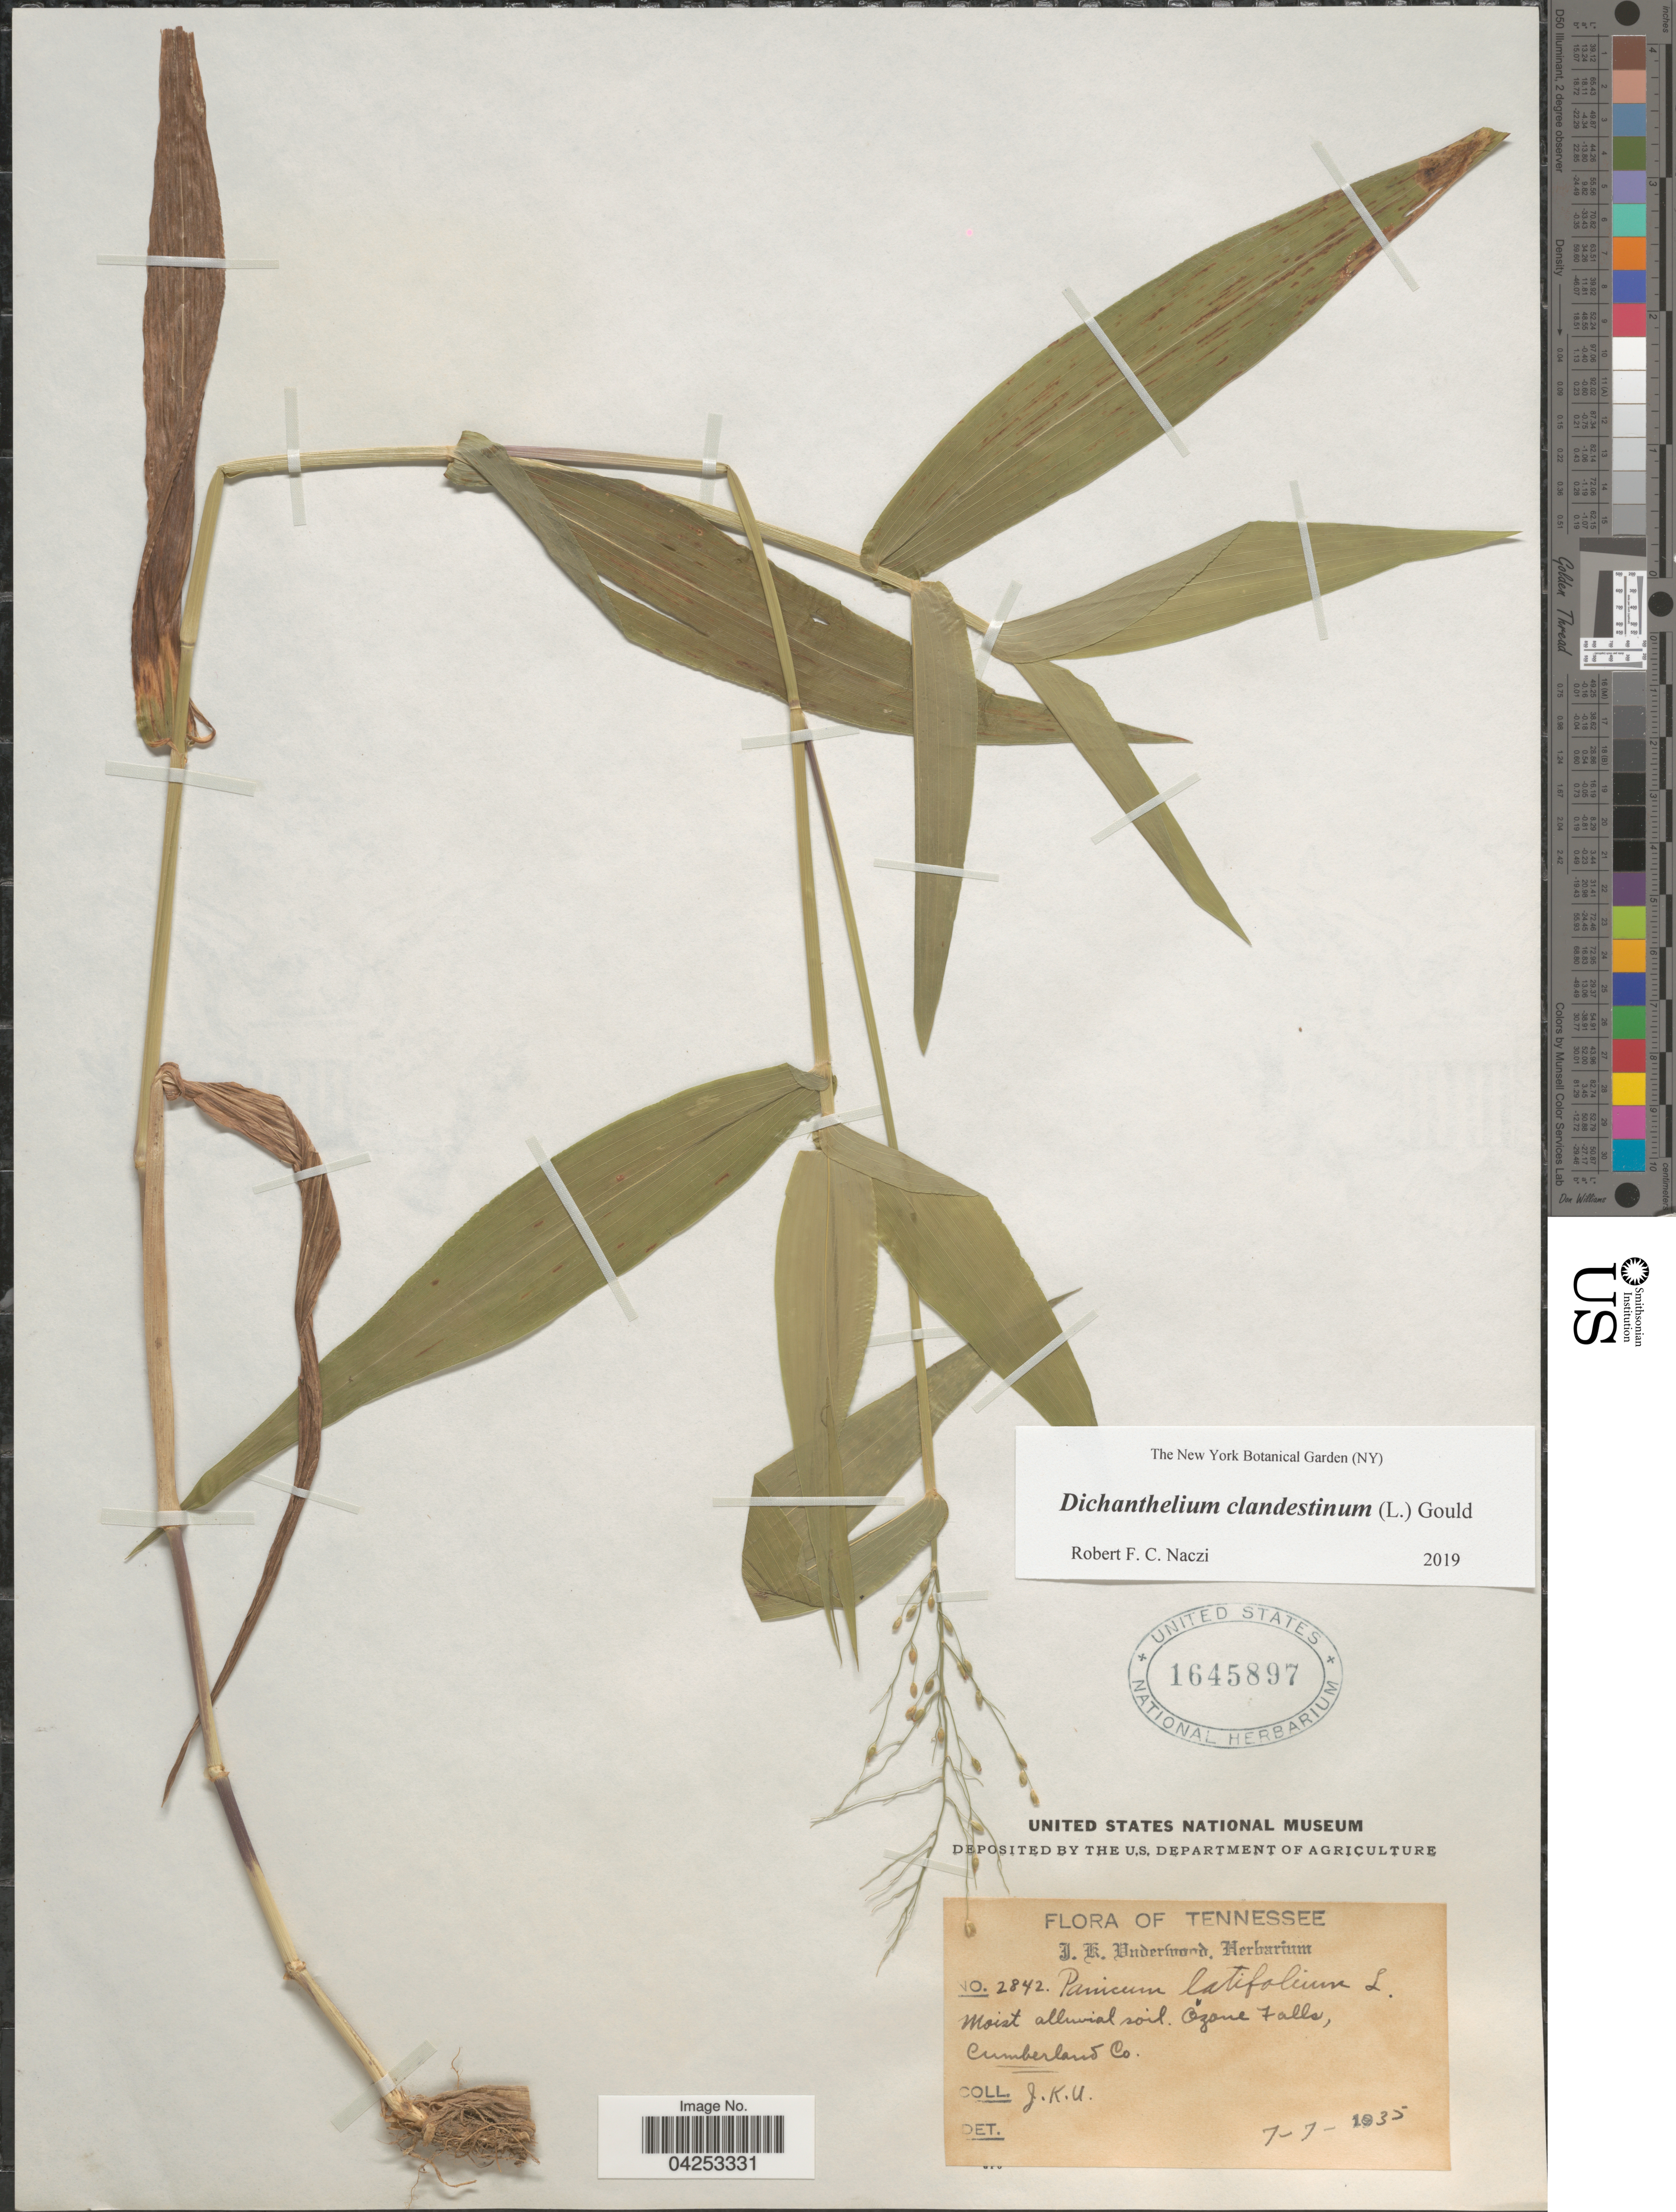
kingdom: Plantae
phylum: Tracheophyta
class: Liliopsida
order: Poales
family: Poaceae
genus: Dichanthelium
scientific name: Dichanthelium clandestinum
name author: (L.) Gould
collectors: J. K. Underwood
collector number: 2842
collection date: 1935-07-07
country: United States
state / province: Tennessee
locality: Moist alluvial soil, Ozone Falls, Cumberland Co.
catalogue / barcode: US 1645897